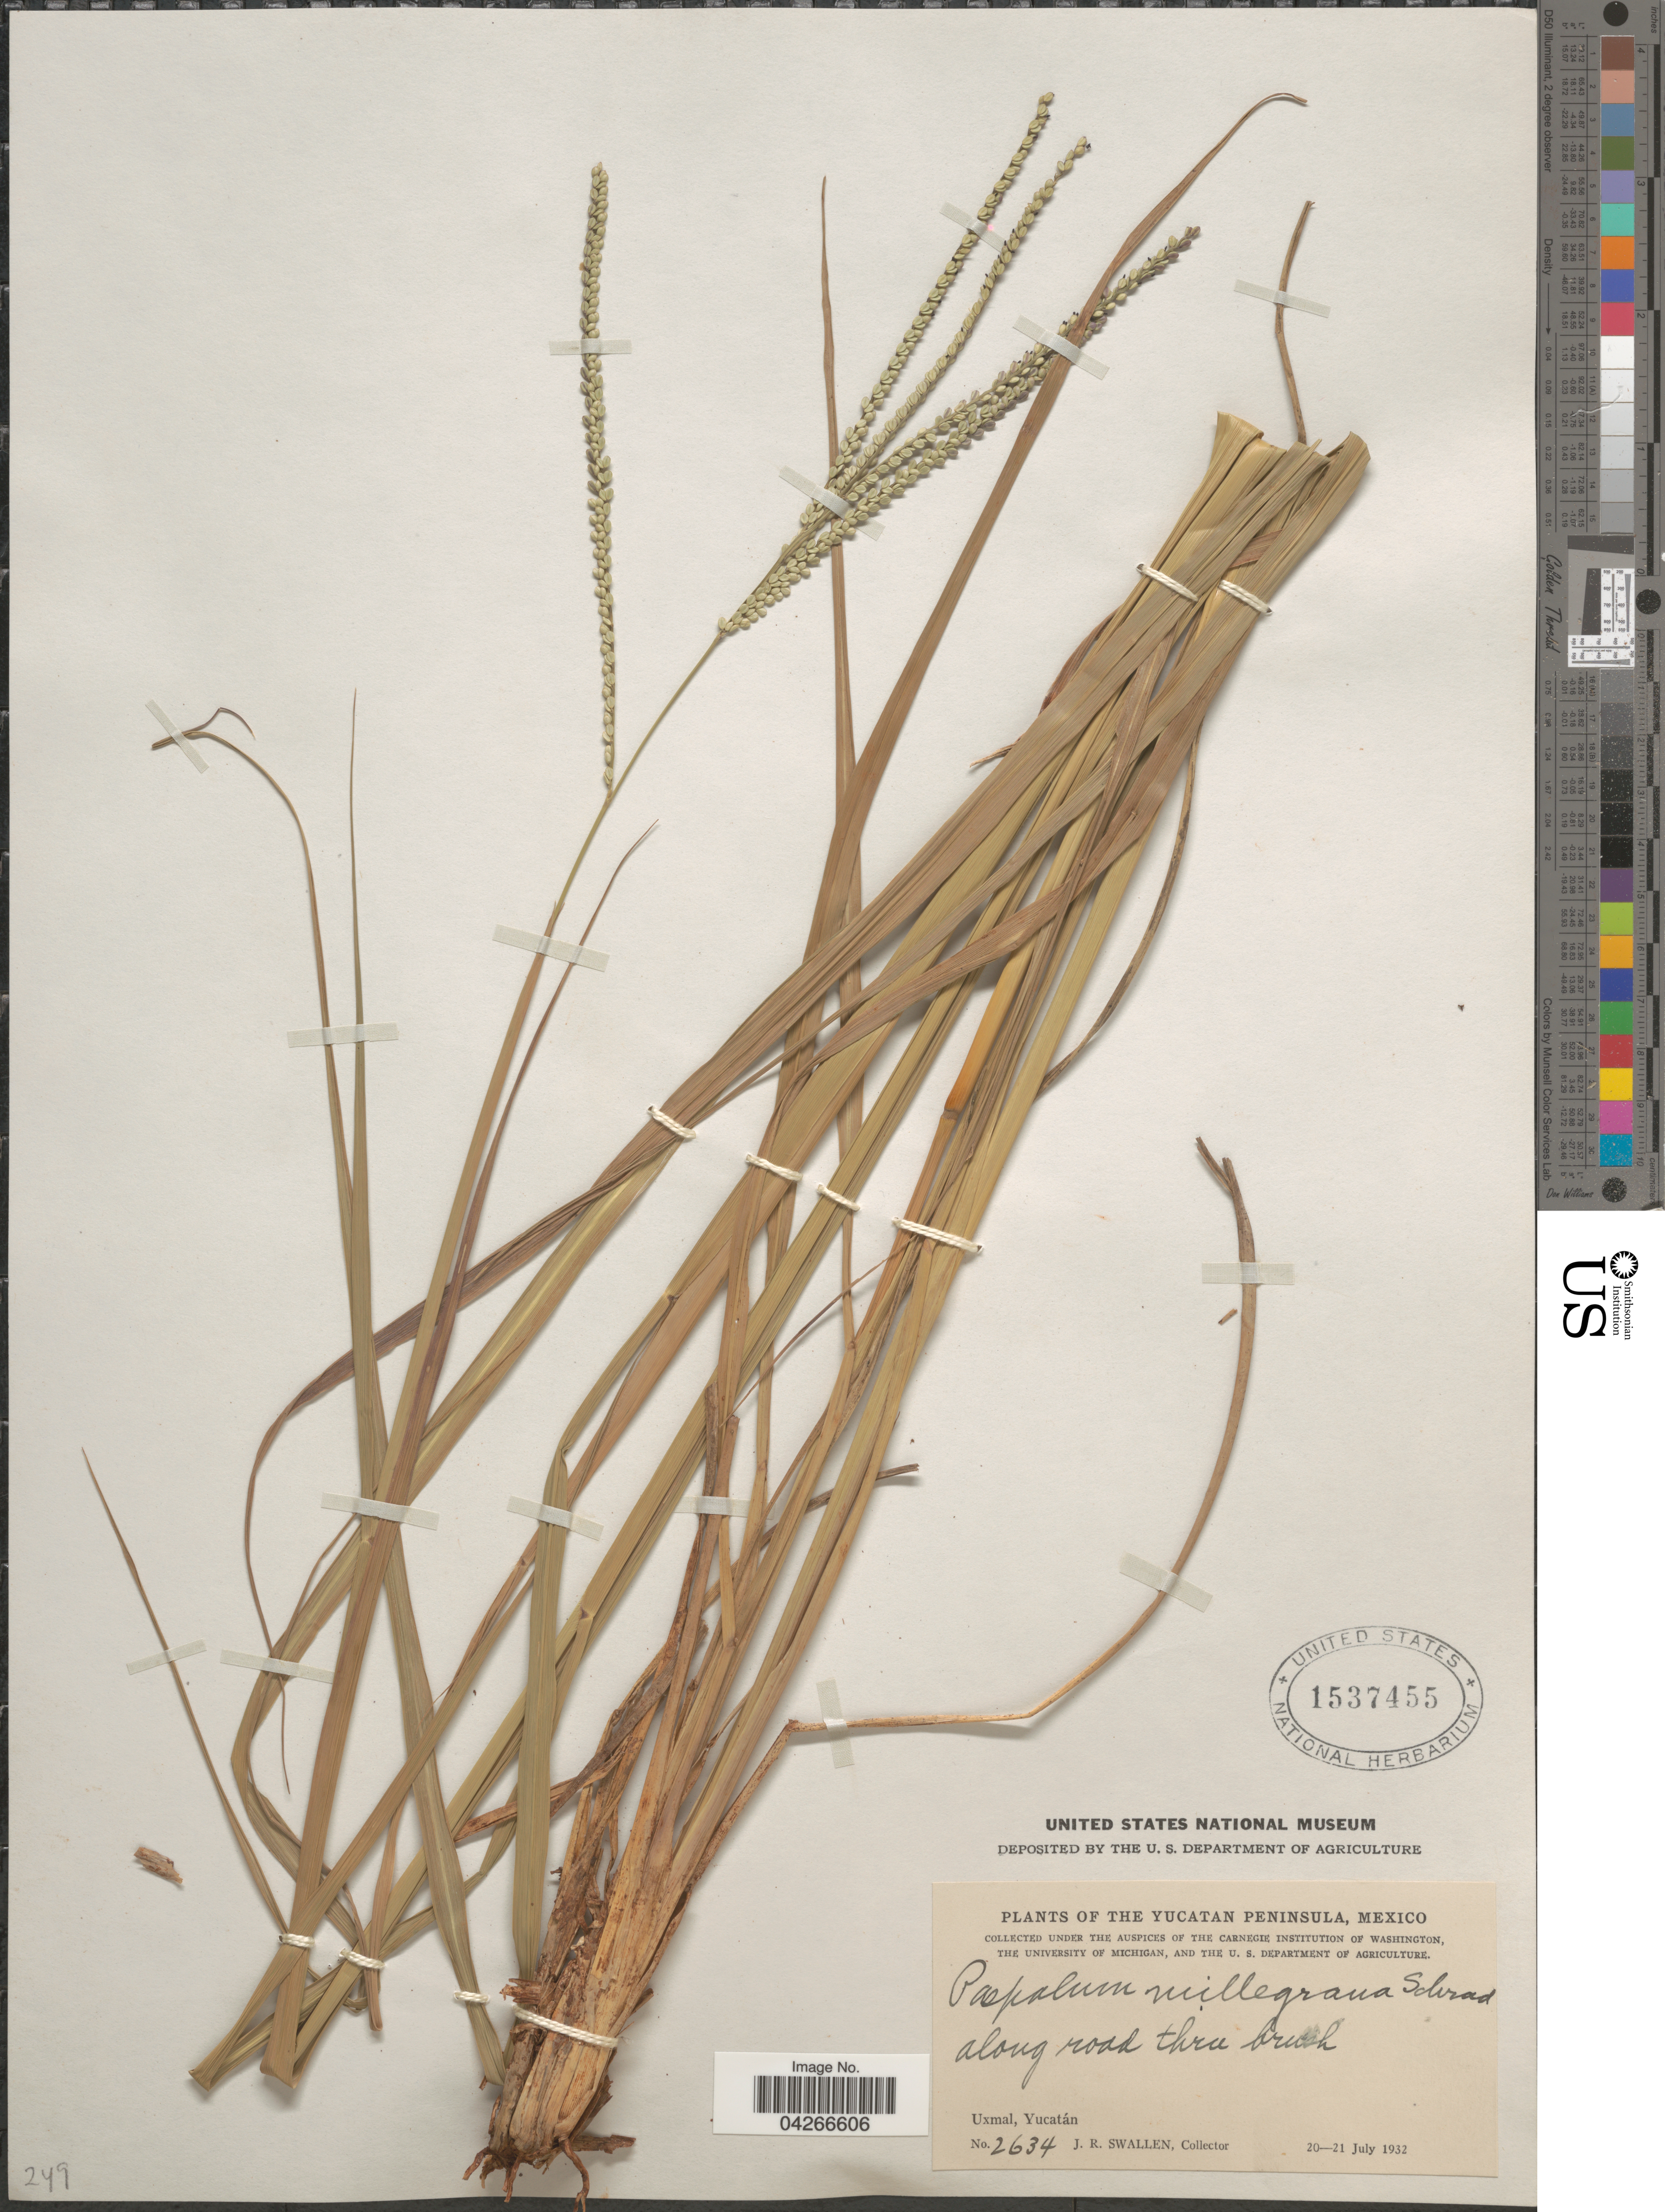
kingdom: Plantae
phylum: Tracheophyta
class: Liliopsida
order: Poales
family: Poaceae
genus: Paspalum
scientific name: Paspalum millegrana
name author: Schrad.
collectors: J. R. Swallen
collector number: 2634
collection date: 1932-07-20/1932-07-21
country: Mexico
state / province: Yucatán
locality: The Yucatan Peninsula. Along road thru brush. Uxmal.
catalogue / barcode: US 1537455